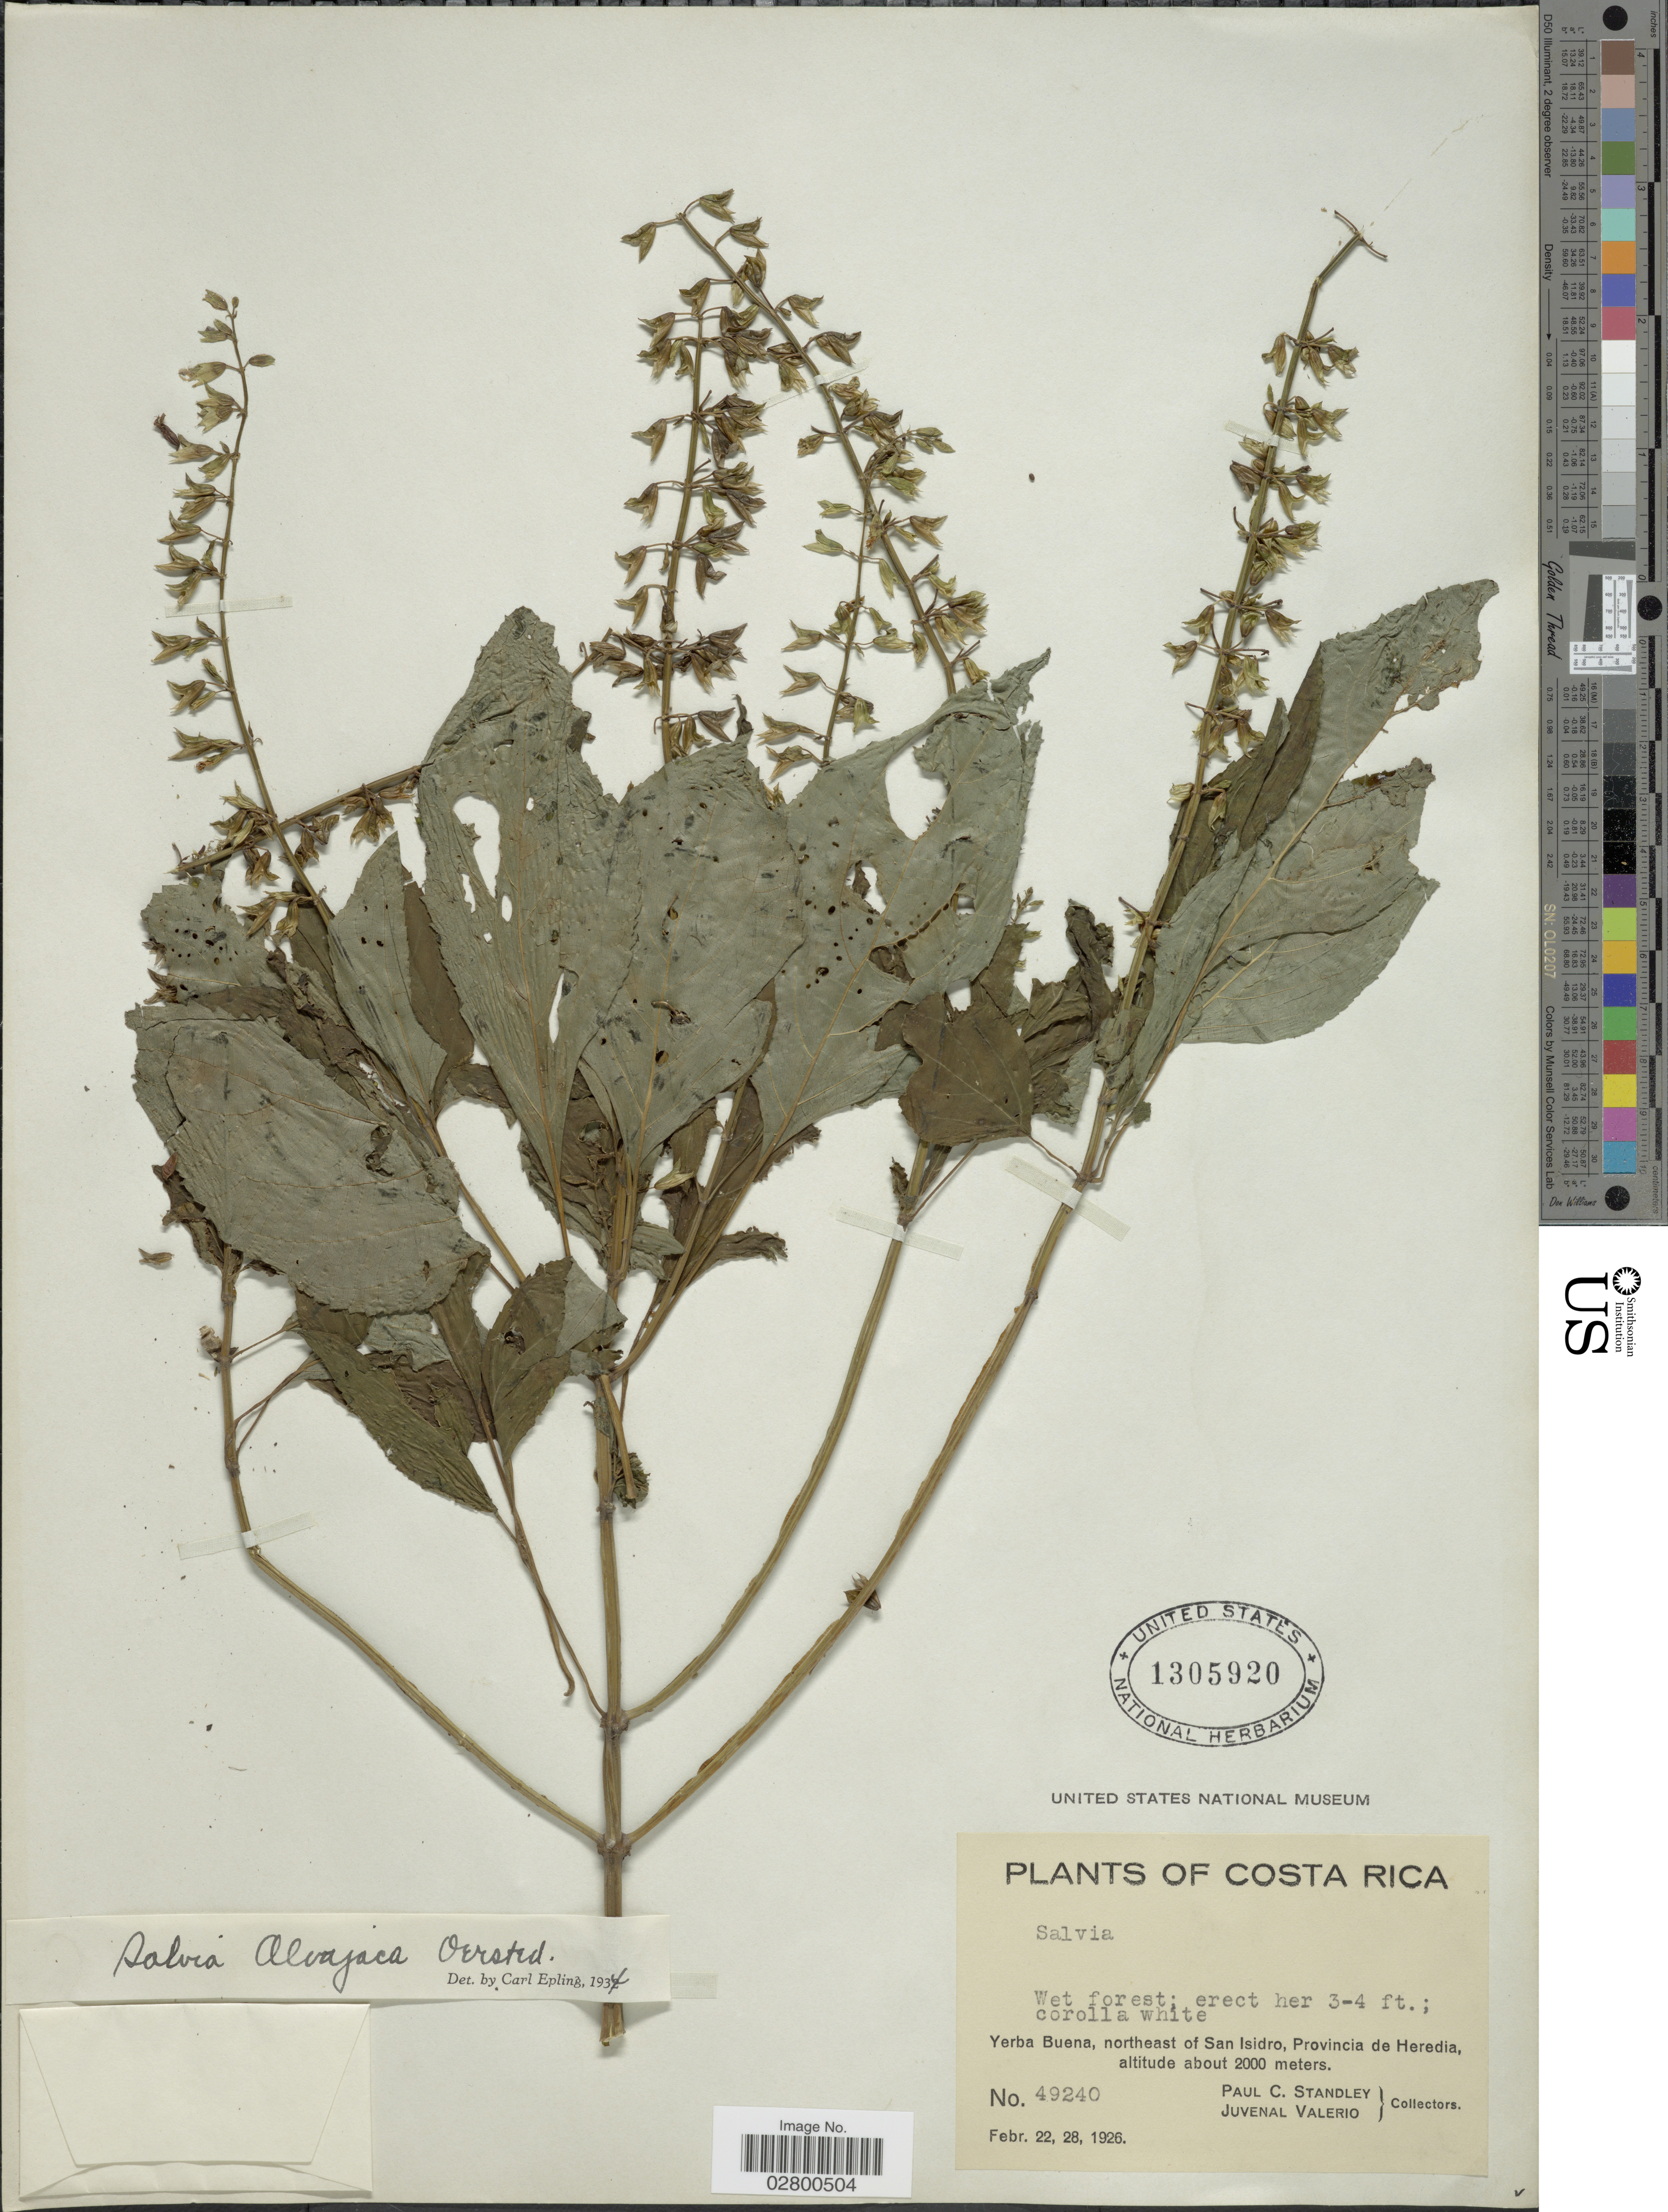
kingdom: Plantae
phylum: Tracheophyta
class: Magnoliopsida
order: Lamiales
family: Lamiaceae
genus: Salvia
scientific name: Salvia alvajaca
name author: Oerst.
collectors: P. C. Standley & J. Valerio R.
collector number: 49240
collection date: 1926-02-22/1926-02-28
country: Costa Rica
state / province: Heredia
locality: Yerba Buena, northeast of San Isidro.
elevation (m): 2000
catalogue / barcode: US 1305920